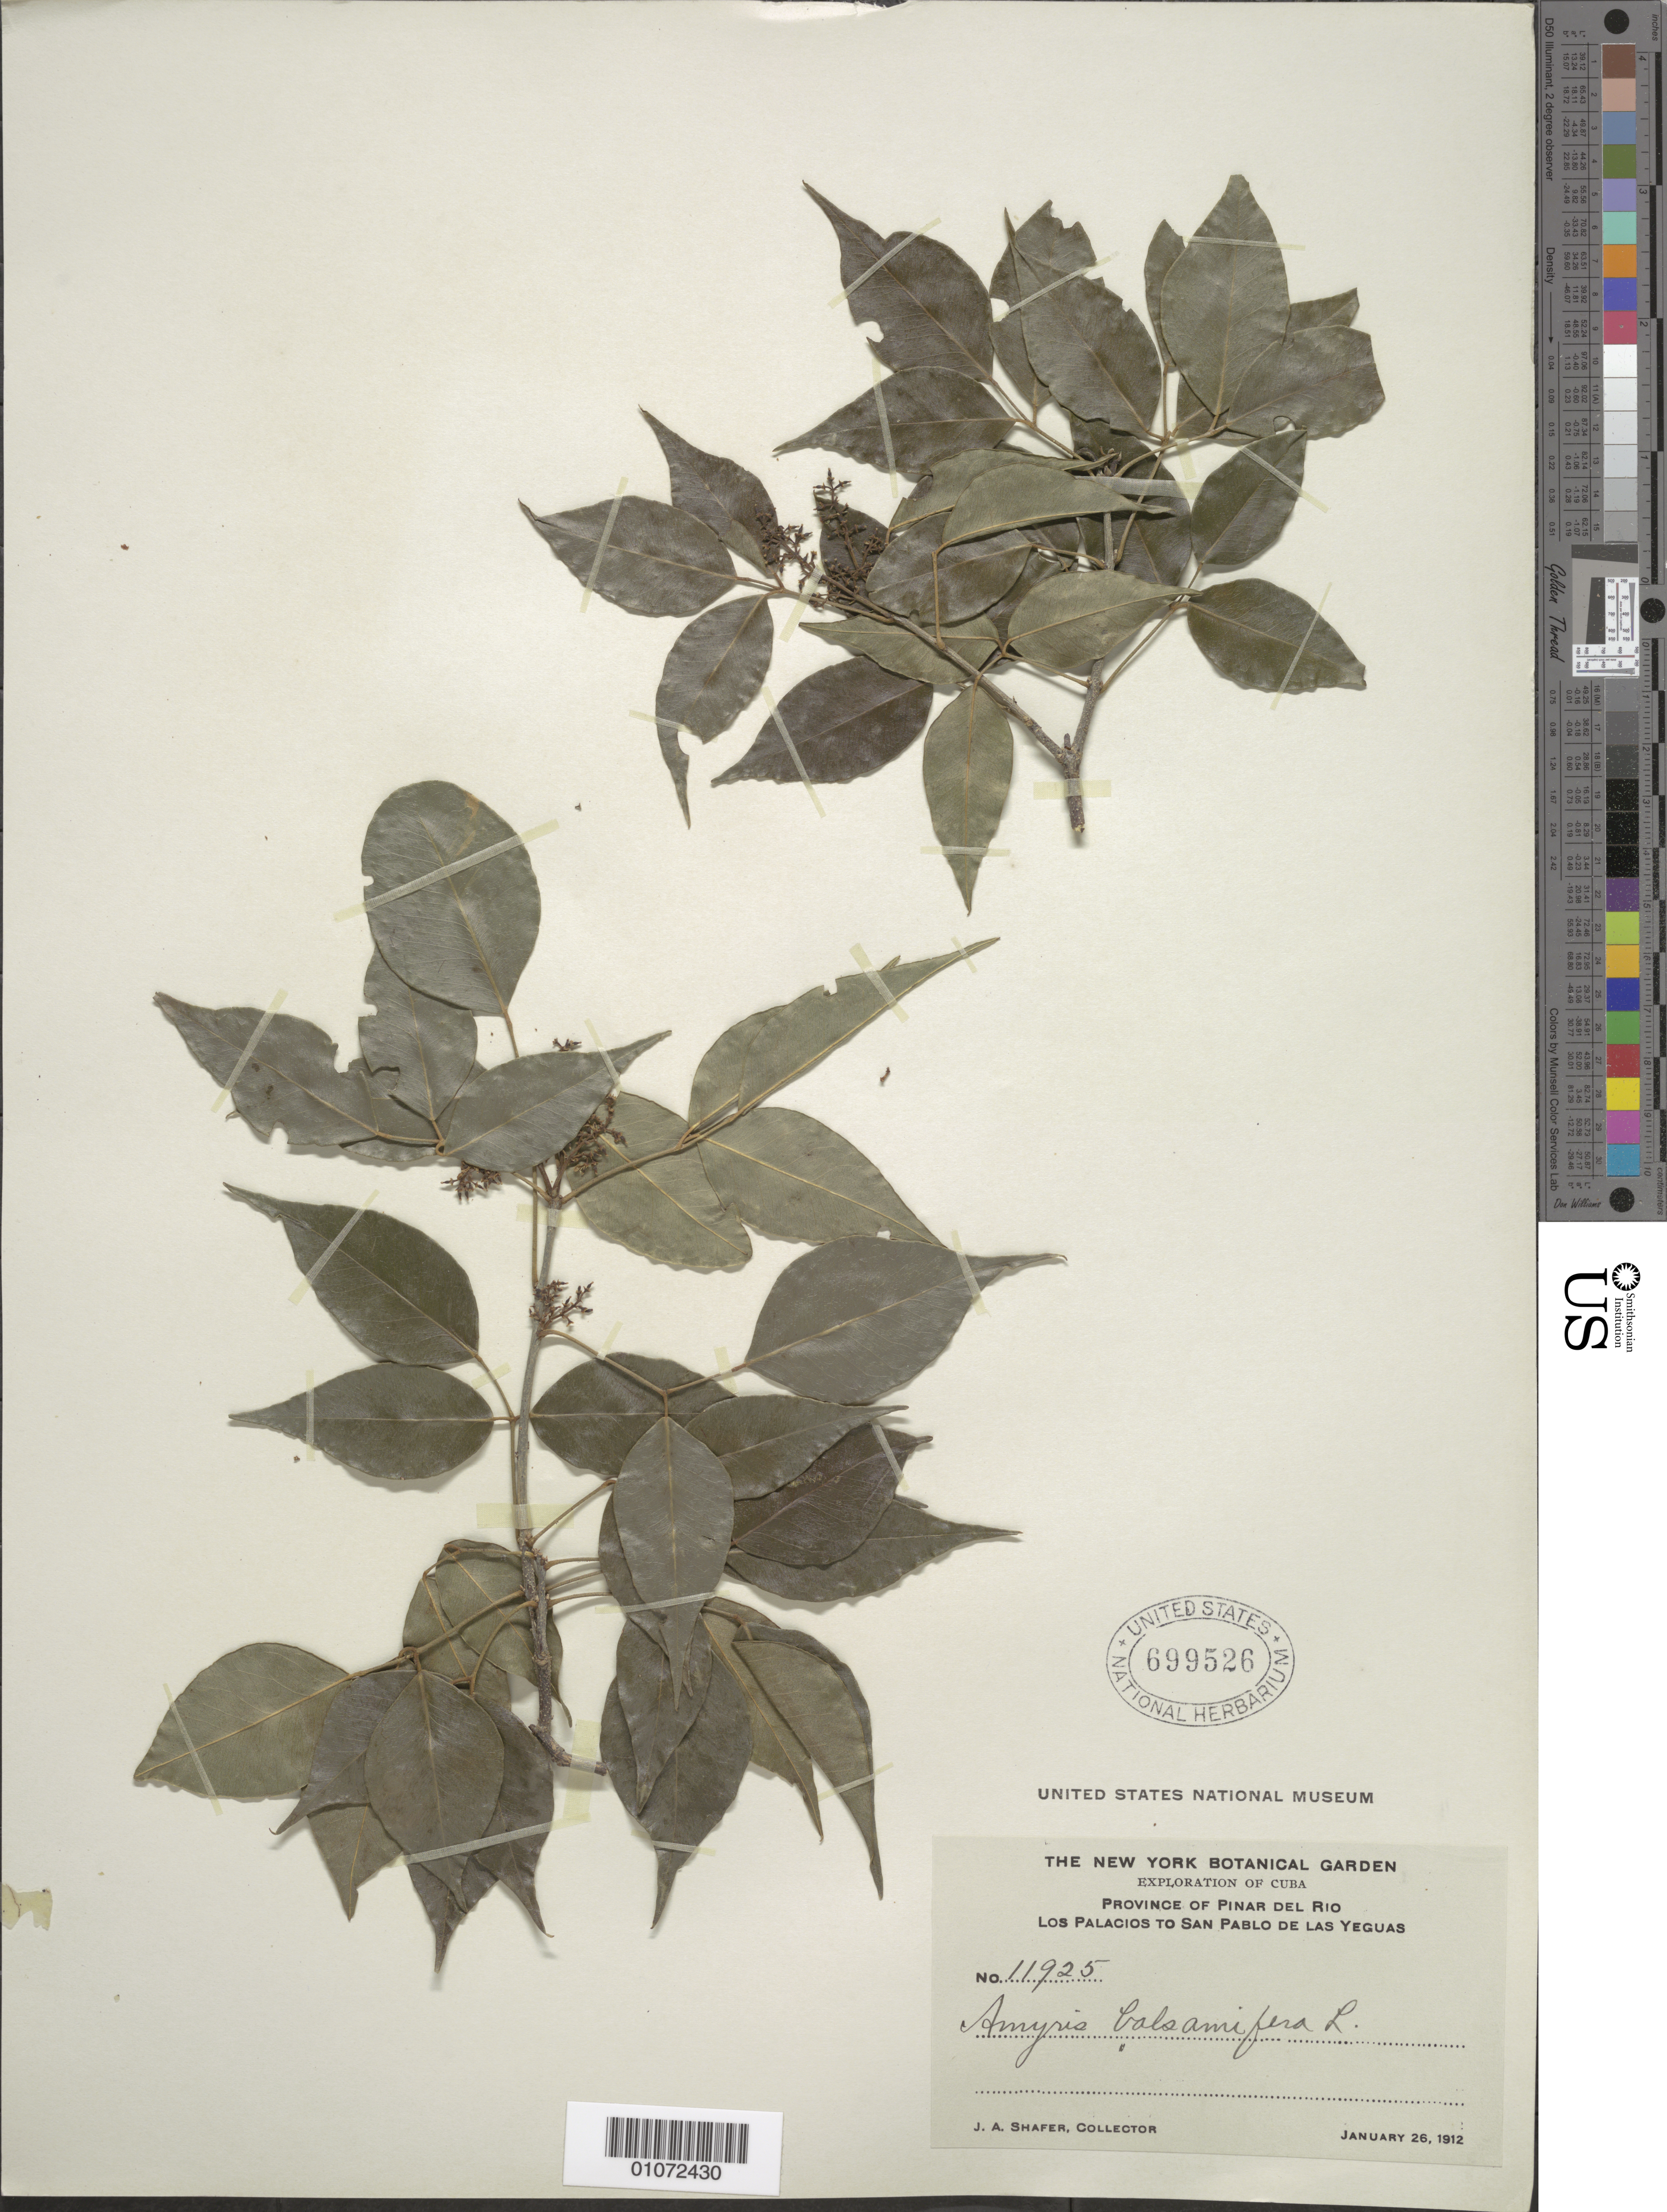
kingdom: Plantae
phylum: Tracheophyta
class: Magnoliopsida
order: Sapindales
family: Rutaceae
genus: Amyris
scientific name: Amyris balsamifera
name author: L.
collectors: J. A. Shafer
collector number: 11925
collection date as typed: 26 Jan 1912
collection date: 1912-01-26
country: Cuba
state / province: Pinar del Rio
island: Cuba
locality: Los Palacios to San Pablo de las Yeguas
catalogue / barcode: US 699526